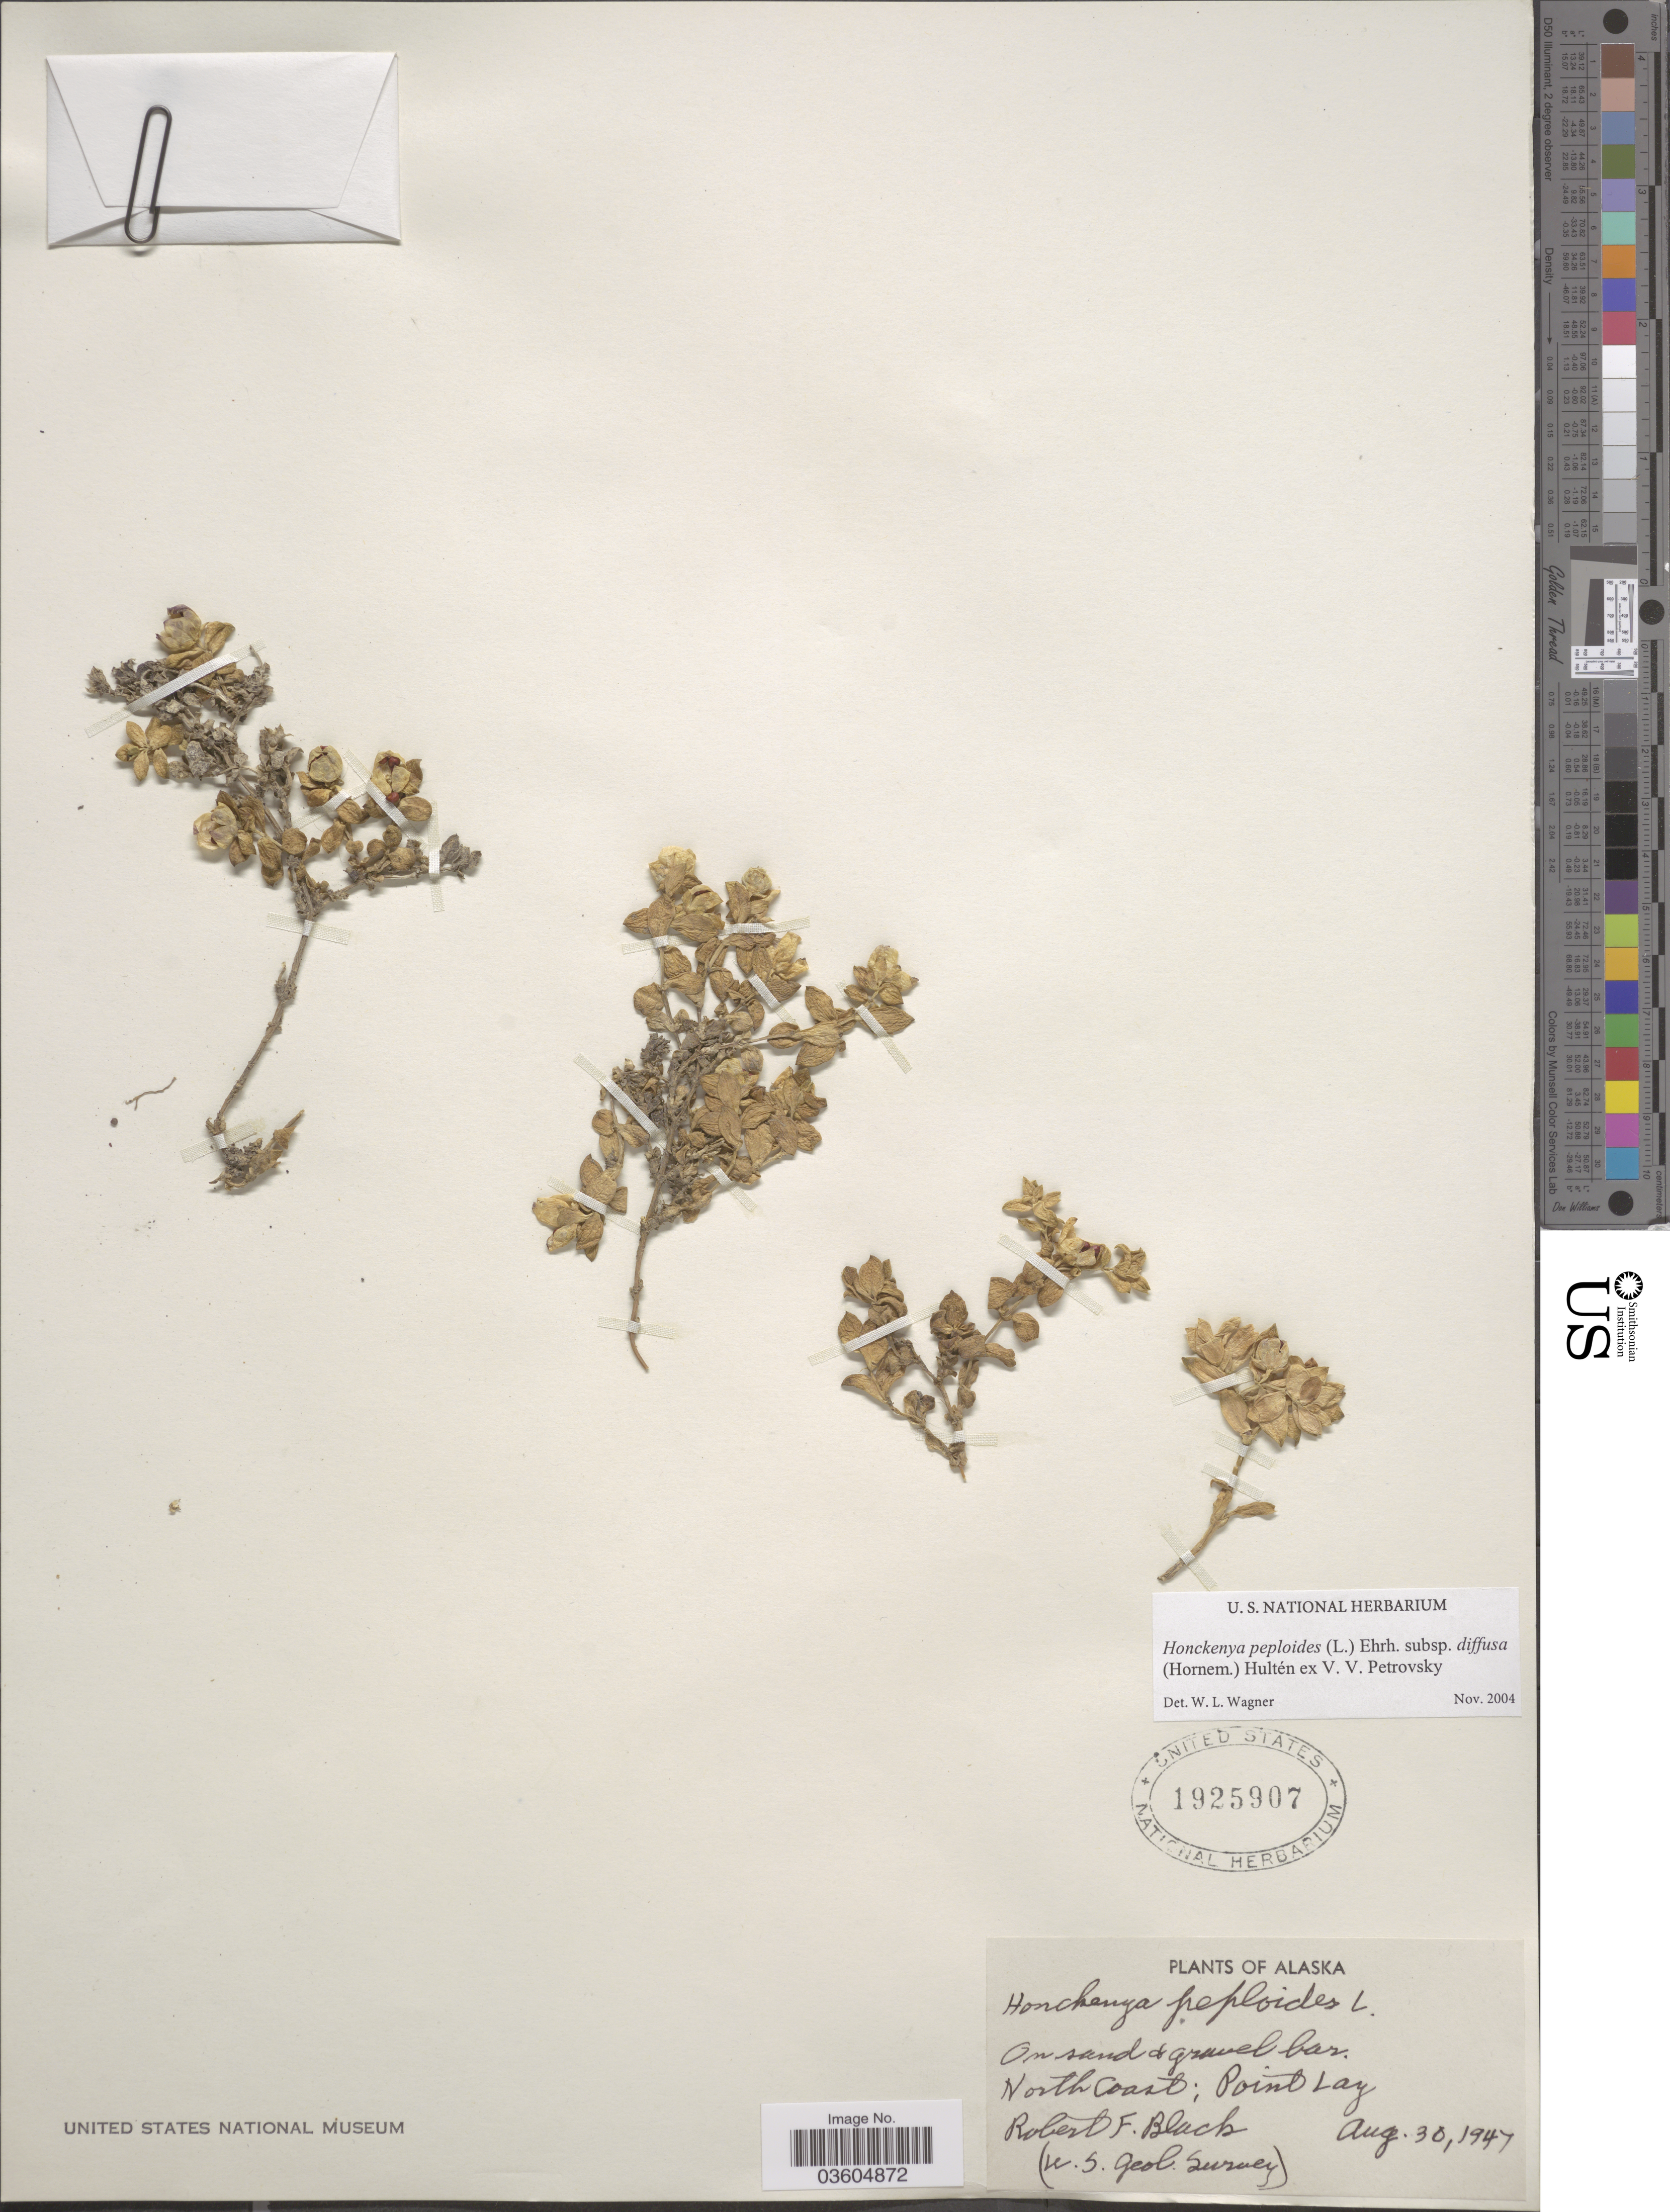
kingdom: Plantae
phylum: Tracheophyta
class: Magnoliopsida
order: Caryophyllales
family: Caryophyllaceae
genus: Honckenya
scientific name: Honckenya peploides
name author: (L.) Ehrh.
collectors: R. F. Black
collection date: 1947-08-30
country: United States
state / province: Alaska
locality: On sand + gravel bar. North Coast; Point Lay.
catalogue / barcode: US 1925907